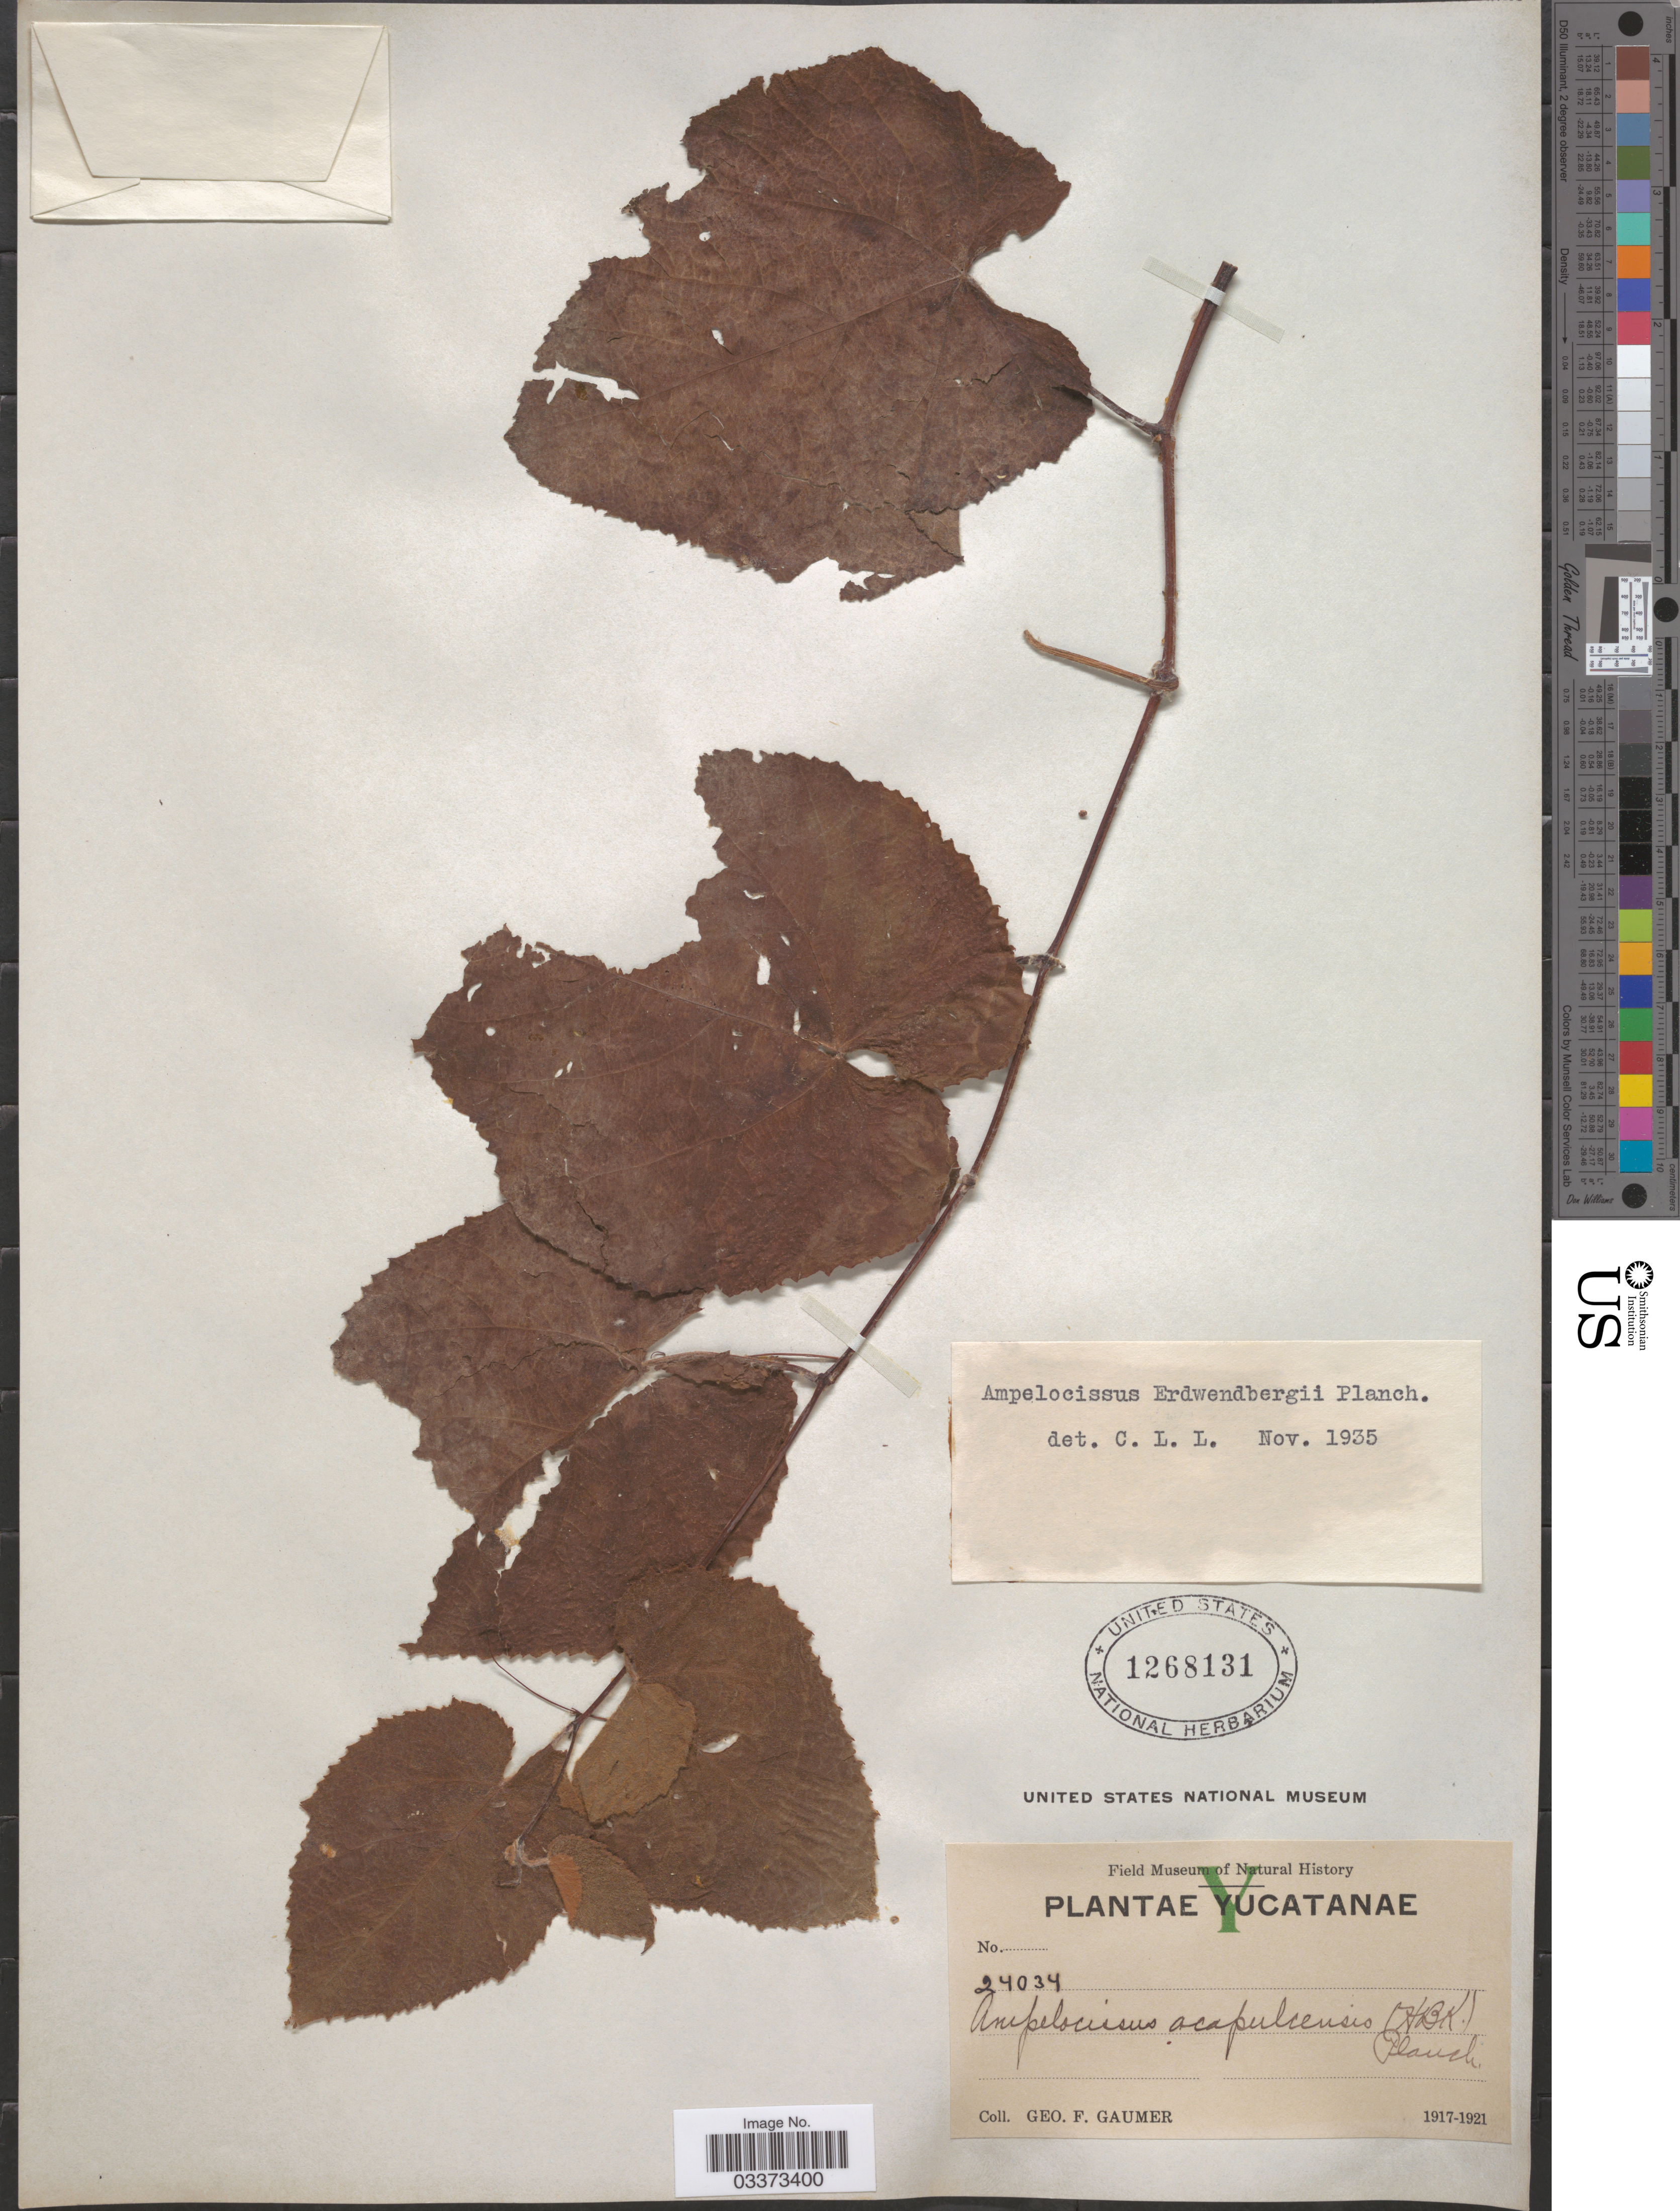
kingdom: Plantae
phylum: Tracheophyta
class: Magnoliopsida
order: Vitales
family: Vitaceae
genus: Ampelocissus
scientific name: Ampelocissus erdwendbergii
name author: Planch.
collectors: G. F. Gaumer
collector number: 24034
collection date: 1917/1921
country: Mexico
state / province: Yucatán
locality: Yucatanae.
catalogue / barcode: US 1268131